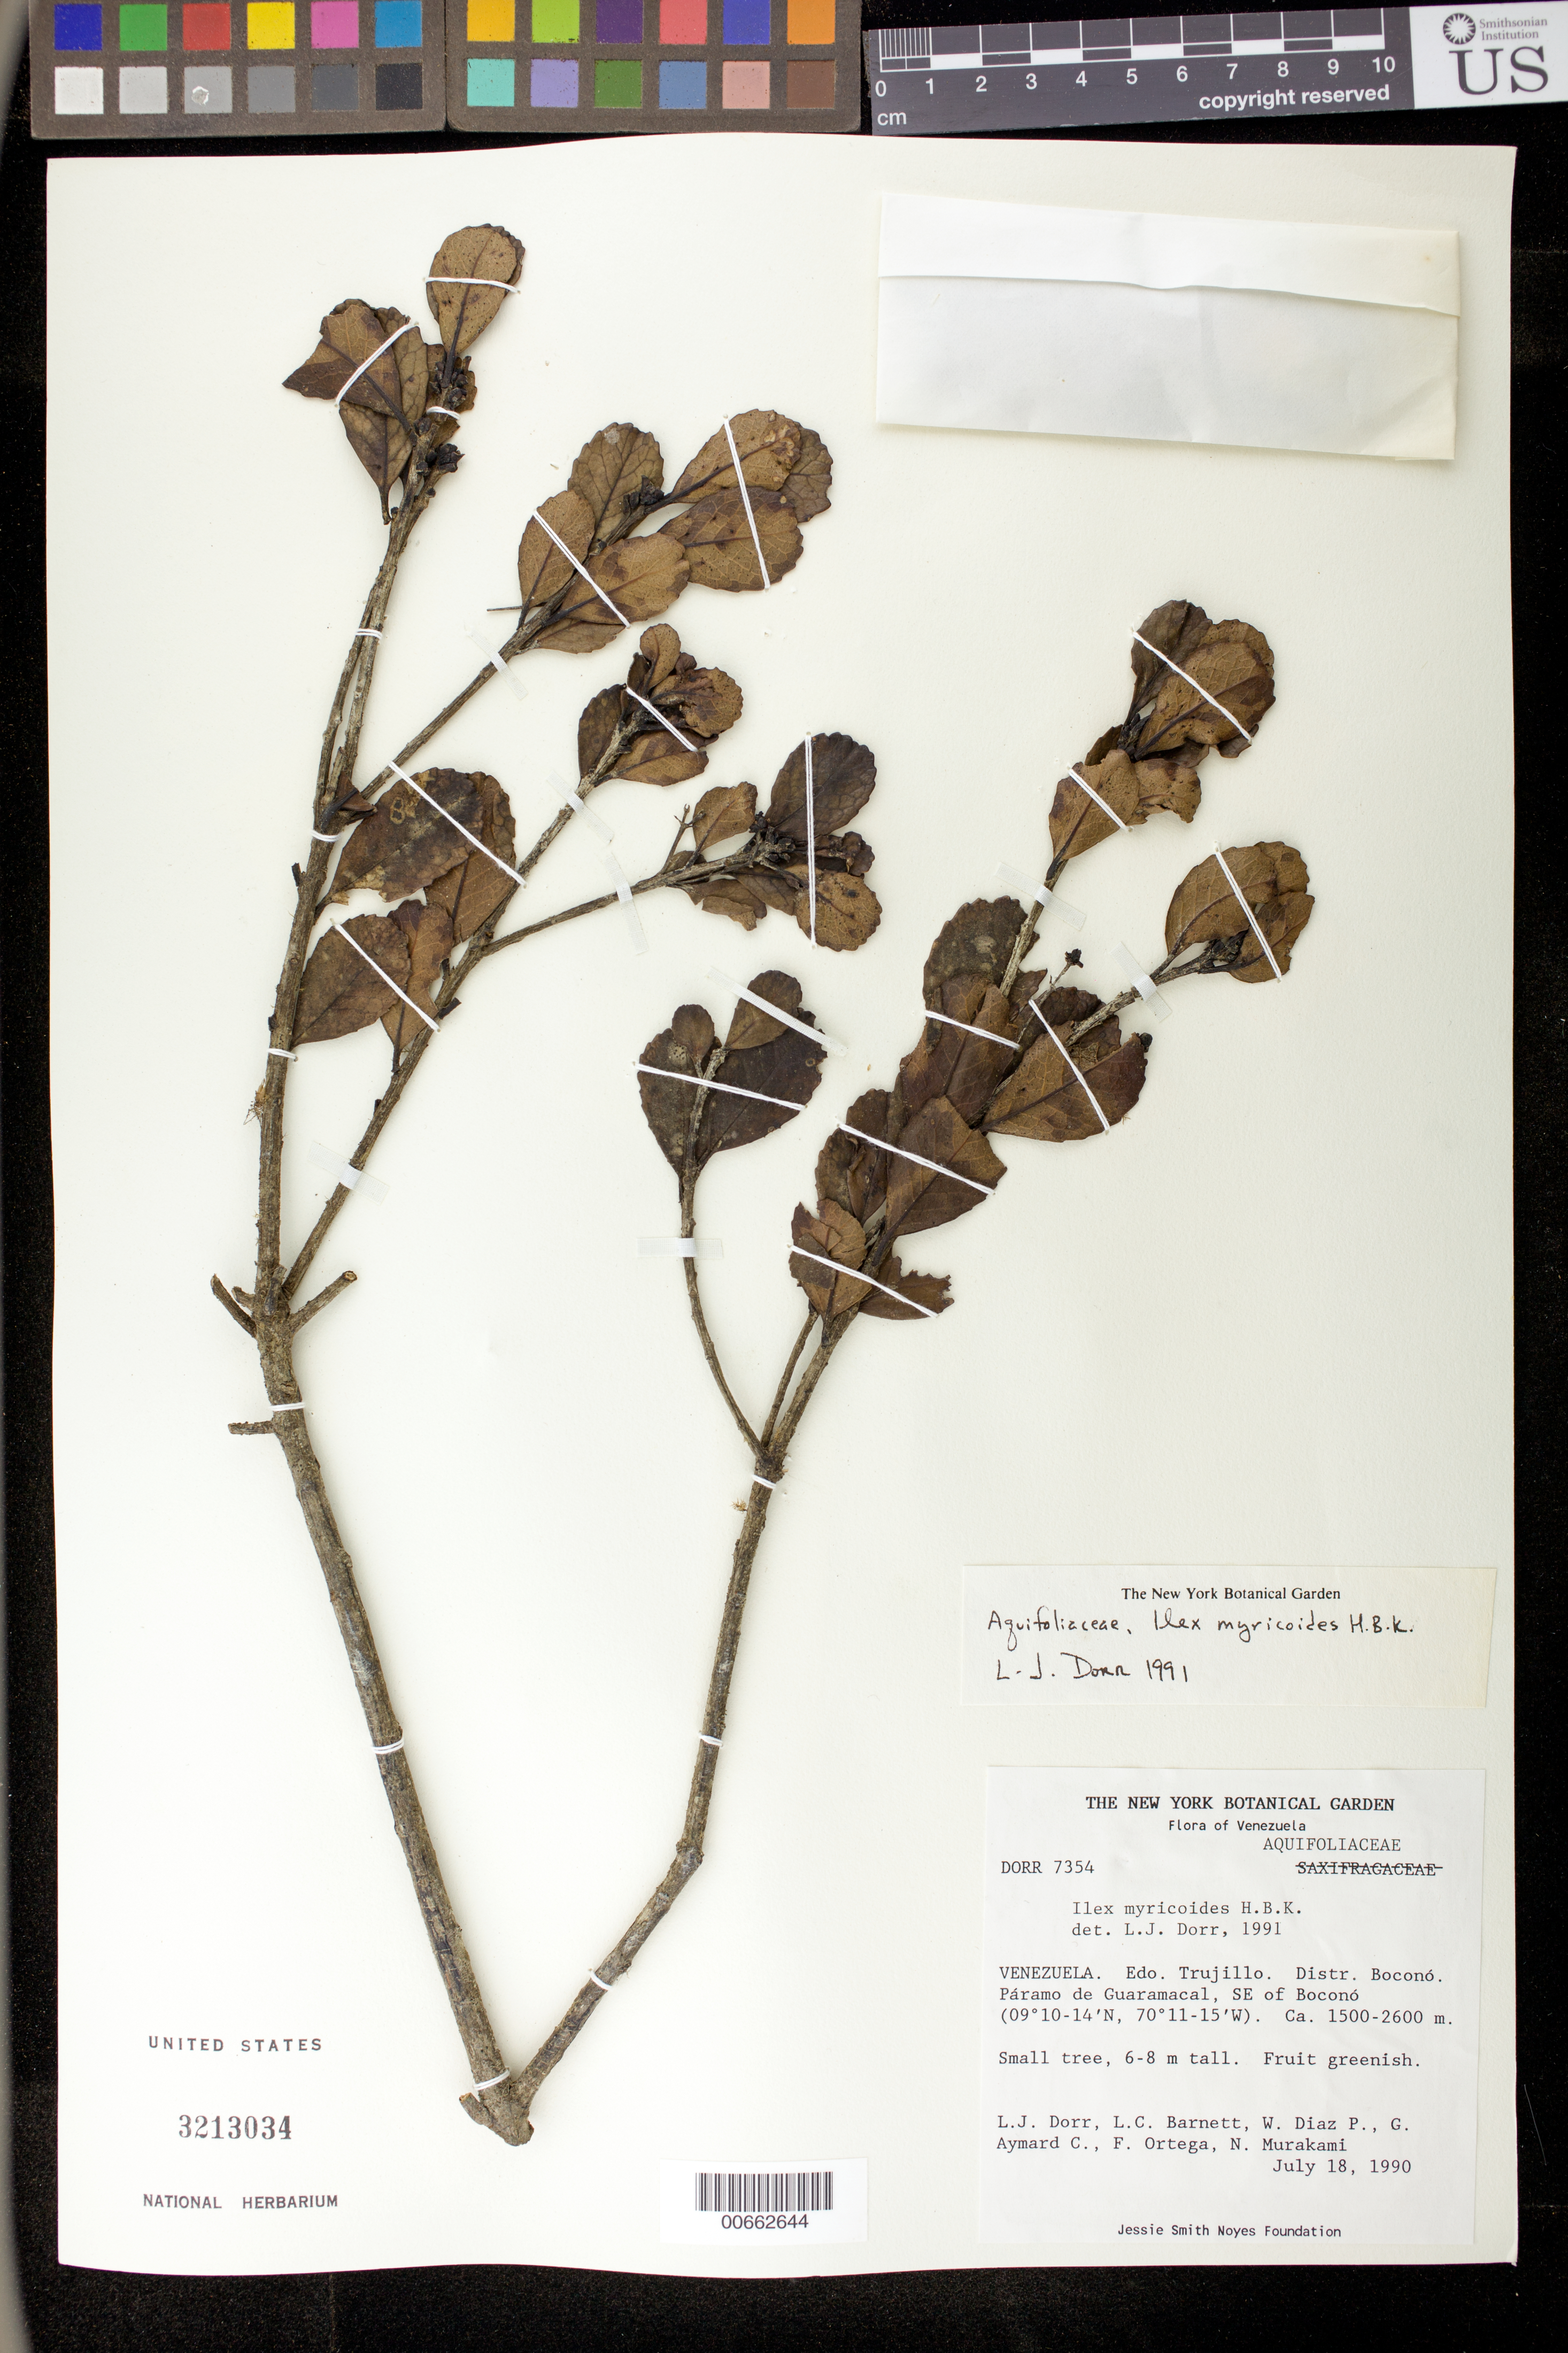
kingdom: Plantae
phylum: Tracheophyta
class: Magnoliopsida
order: Aquifoliales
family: Aquifoliaceae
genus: Ilex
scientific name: Ilex myricoides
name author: Kunth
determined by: Dorr, L. J., (BOT), Smithsonian Institution - National Museum of Natural History (UNITED STATES)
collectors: L. J. Dorr, L. C. Barnett, W. Díaz P., G. A. Aymard, F. J. Ortega & N. Murakami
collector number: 7354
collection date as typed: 18 Jul 1990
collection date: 1990-07-18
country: Venezuela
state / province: Trujillo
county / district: Boconó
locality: Páramo de Guaramacal, SE of Boconó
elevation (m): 1500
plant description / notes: NY, PORT, US, VEN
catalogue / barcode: US 3213034